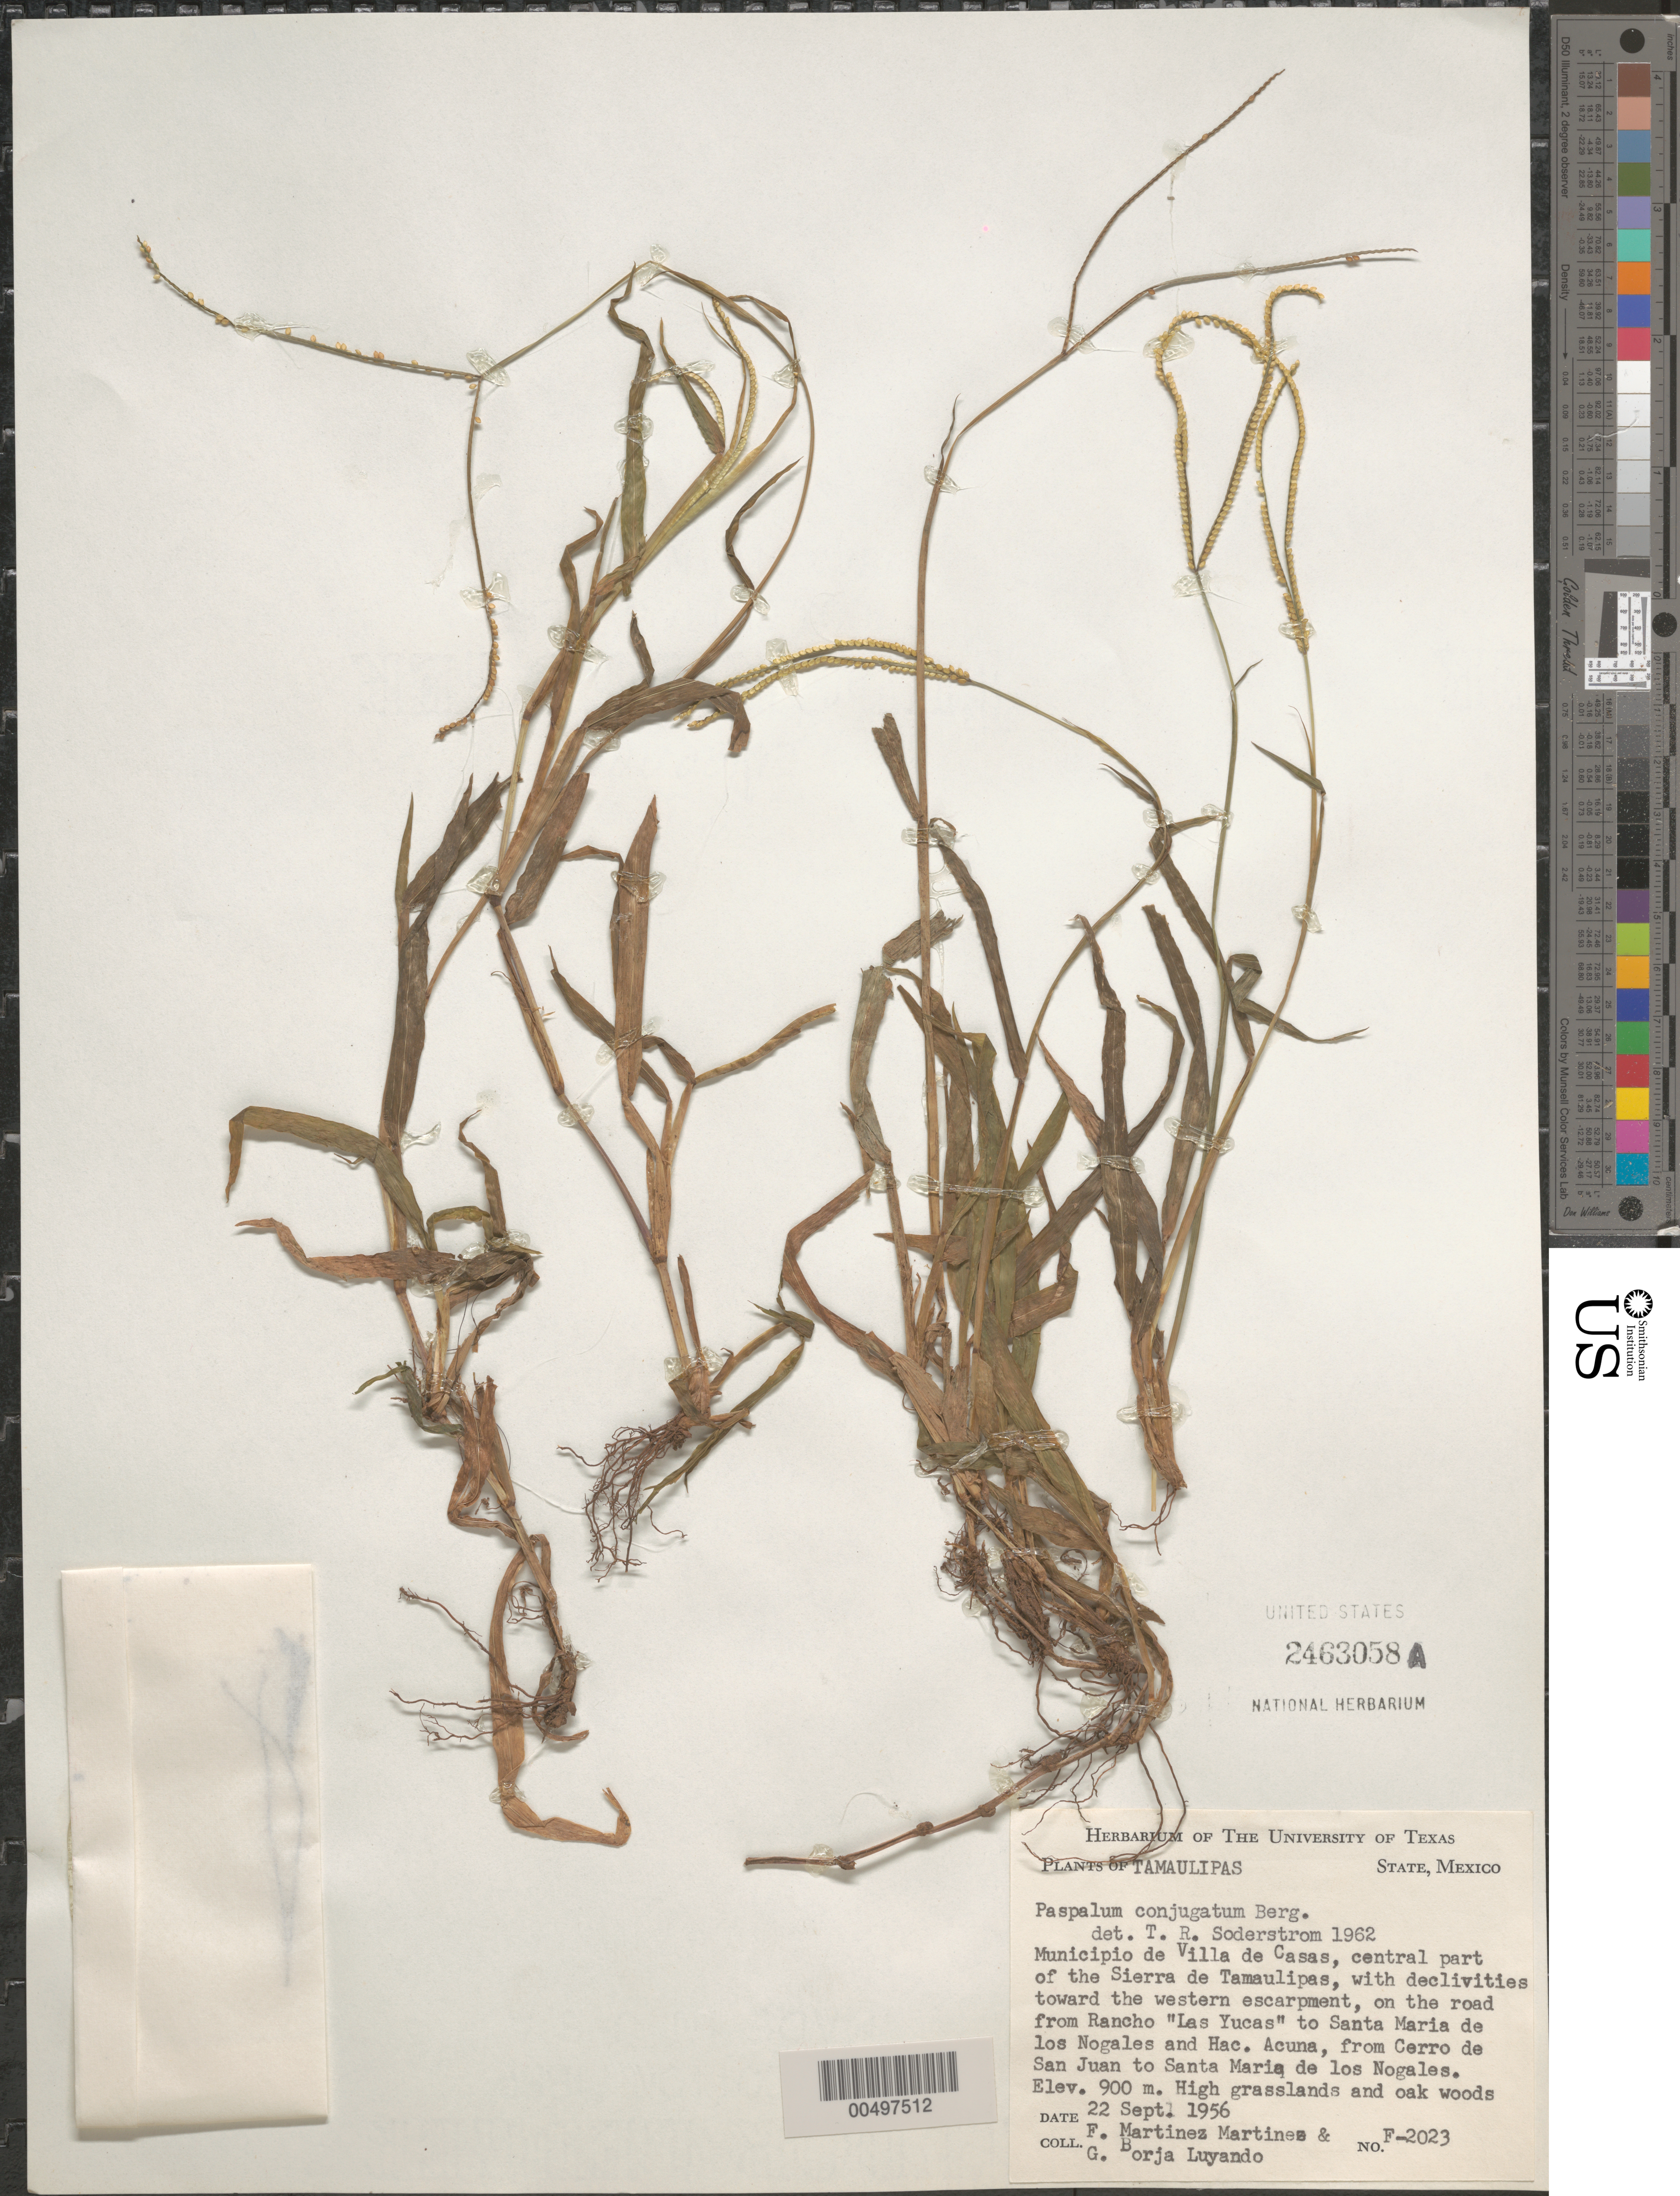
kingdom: Plantae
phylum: Tracheophyta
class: Liliopsida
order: Poales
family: Poaceae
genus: Paspalum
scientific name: Paspalum conjugatum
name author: P.J. Bergius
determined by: Soderstrom, T. R.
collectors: F. Martinez-M. & G. Borja-Luyando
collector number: F-2023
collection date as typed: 22 Sep 1956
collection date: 1956-09-22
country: Mexico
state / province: Tamaulipas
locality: Villa de Casas Mun, central part of the Sierra de Tamaulipas, on the rd from Rancho Las Yucas to Santa Maria de los Nogales &...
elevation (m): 900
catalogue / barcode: US 2463058a